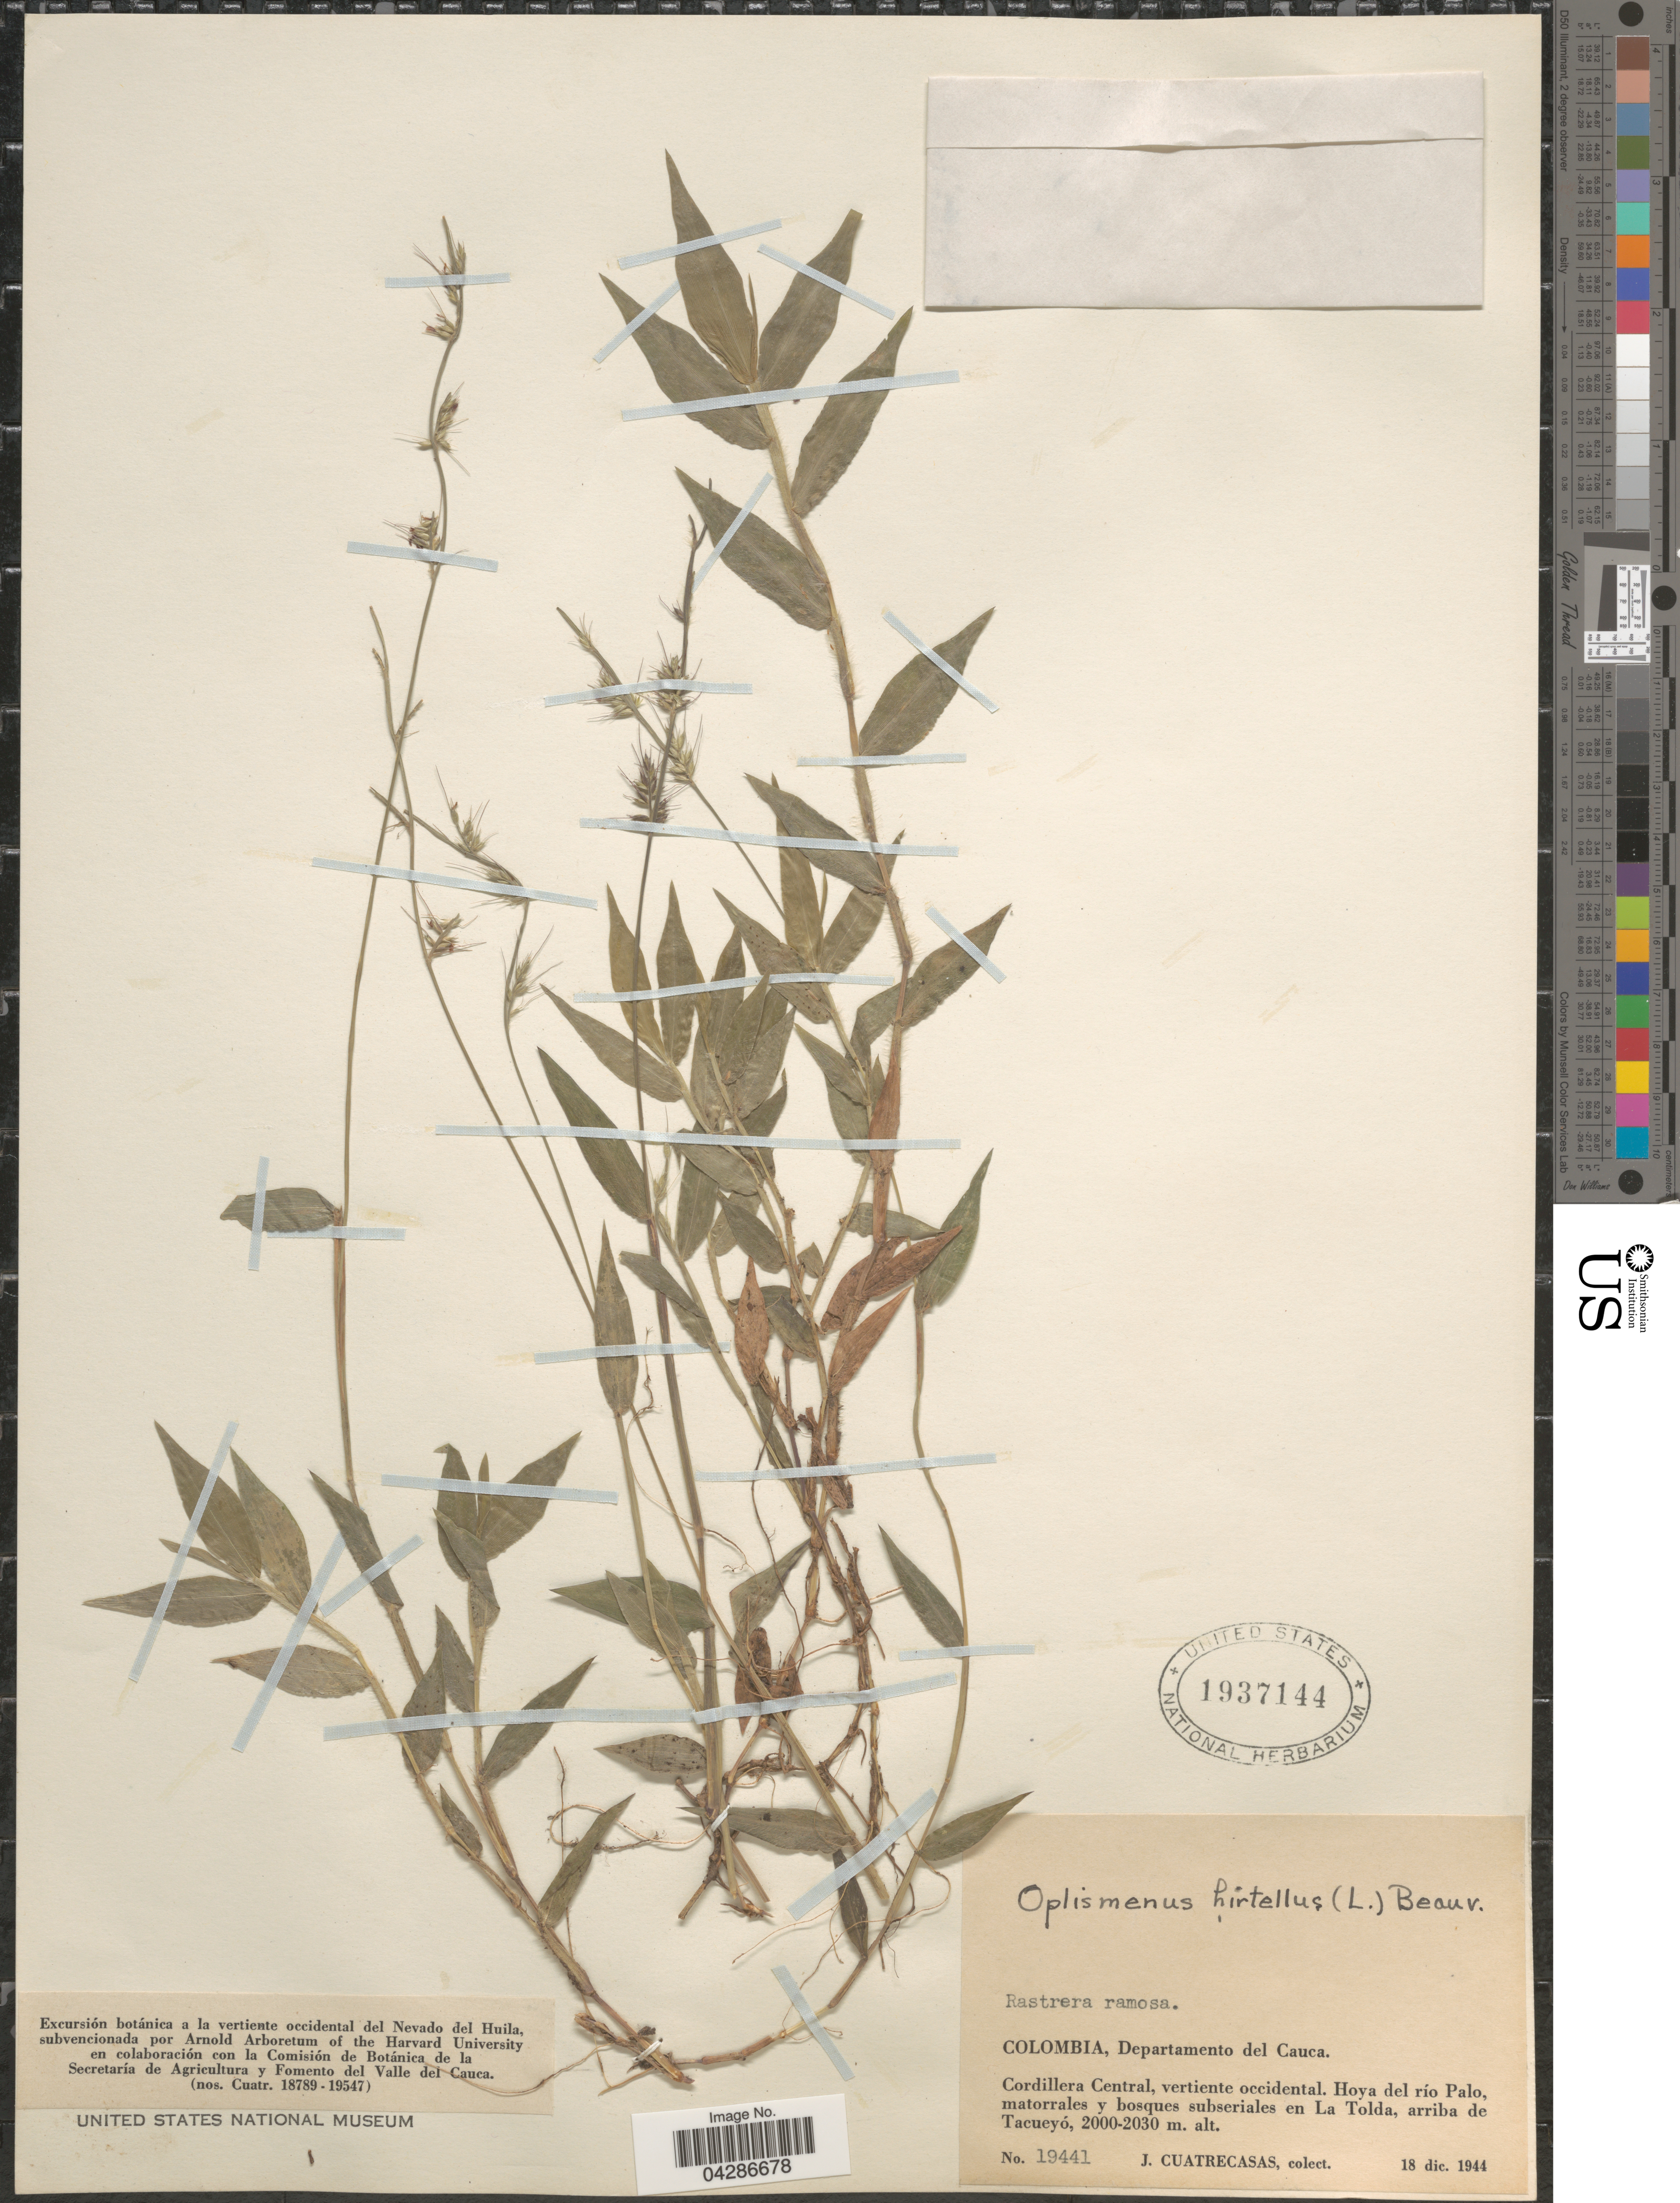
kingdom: Plantae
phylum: Tracheophyta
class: Liliopsida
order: Poales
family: Poaceae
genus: Oplismenus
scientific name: Oplismenus hirtellus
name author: (L.) P. Beauv.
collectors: J. Cuatrecasas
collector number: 19441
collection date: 1944-12-18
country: Colombia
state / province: Cauca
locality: Departamento del Cauca. Cordillera Central, vertiente occidental. Hoya del río Palo, matorrales y bosques subseriales en La Tolda, arriba de Tacueyó.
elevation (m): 2000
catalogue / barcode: US 1937144